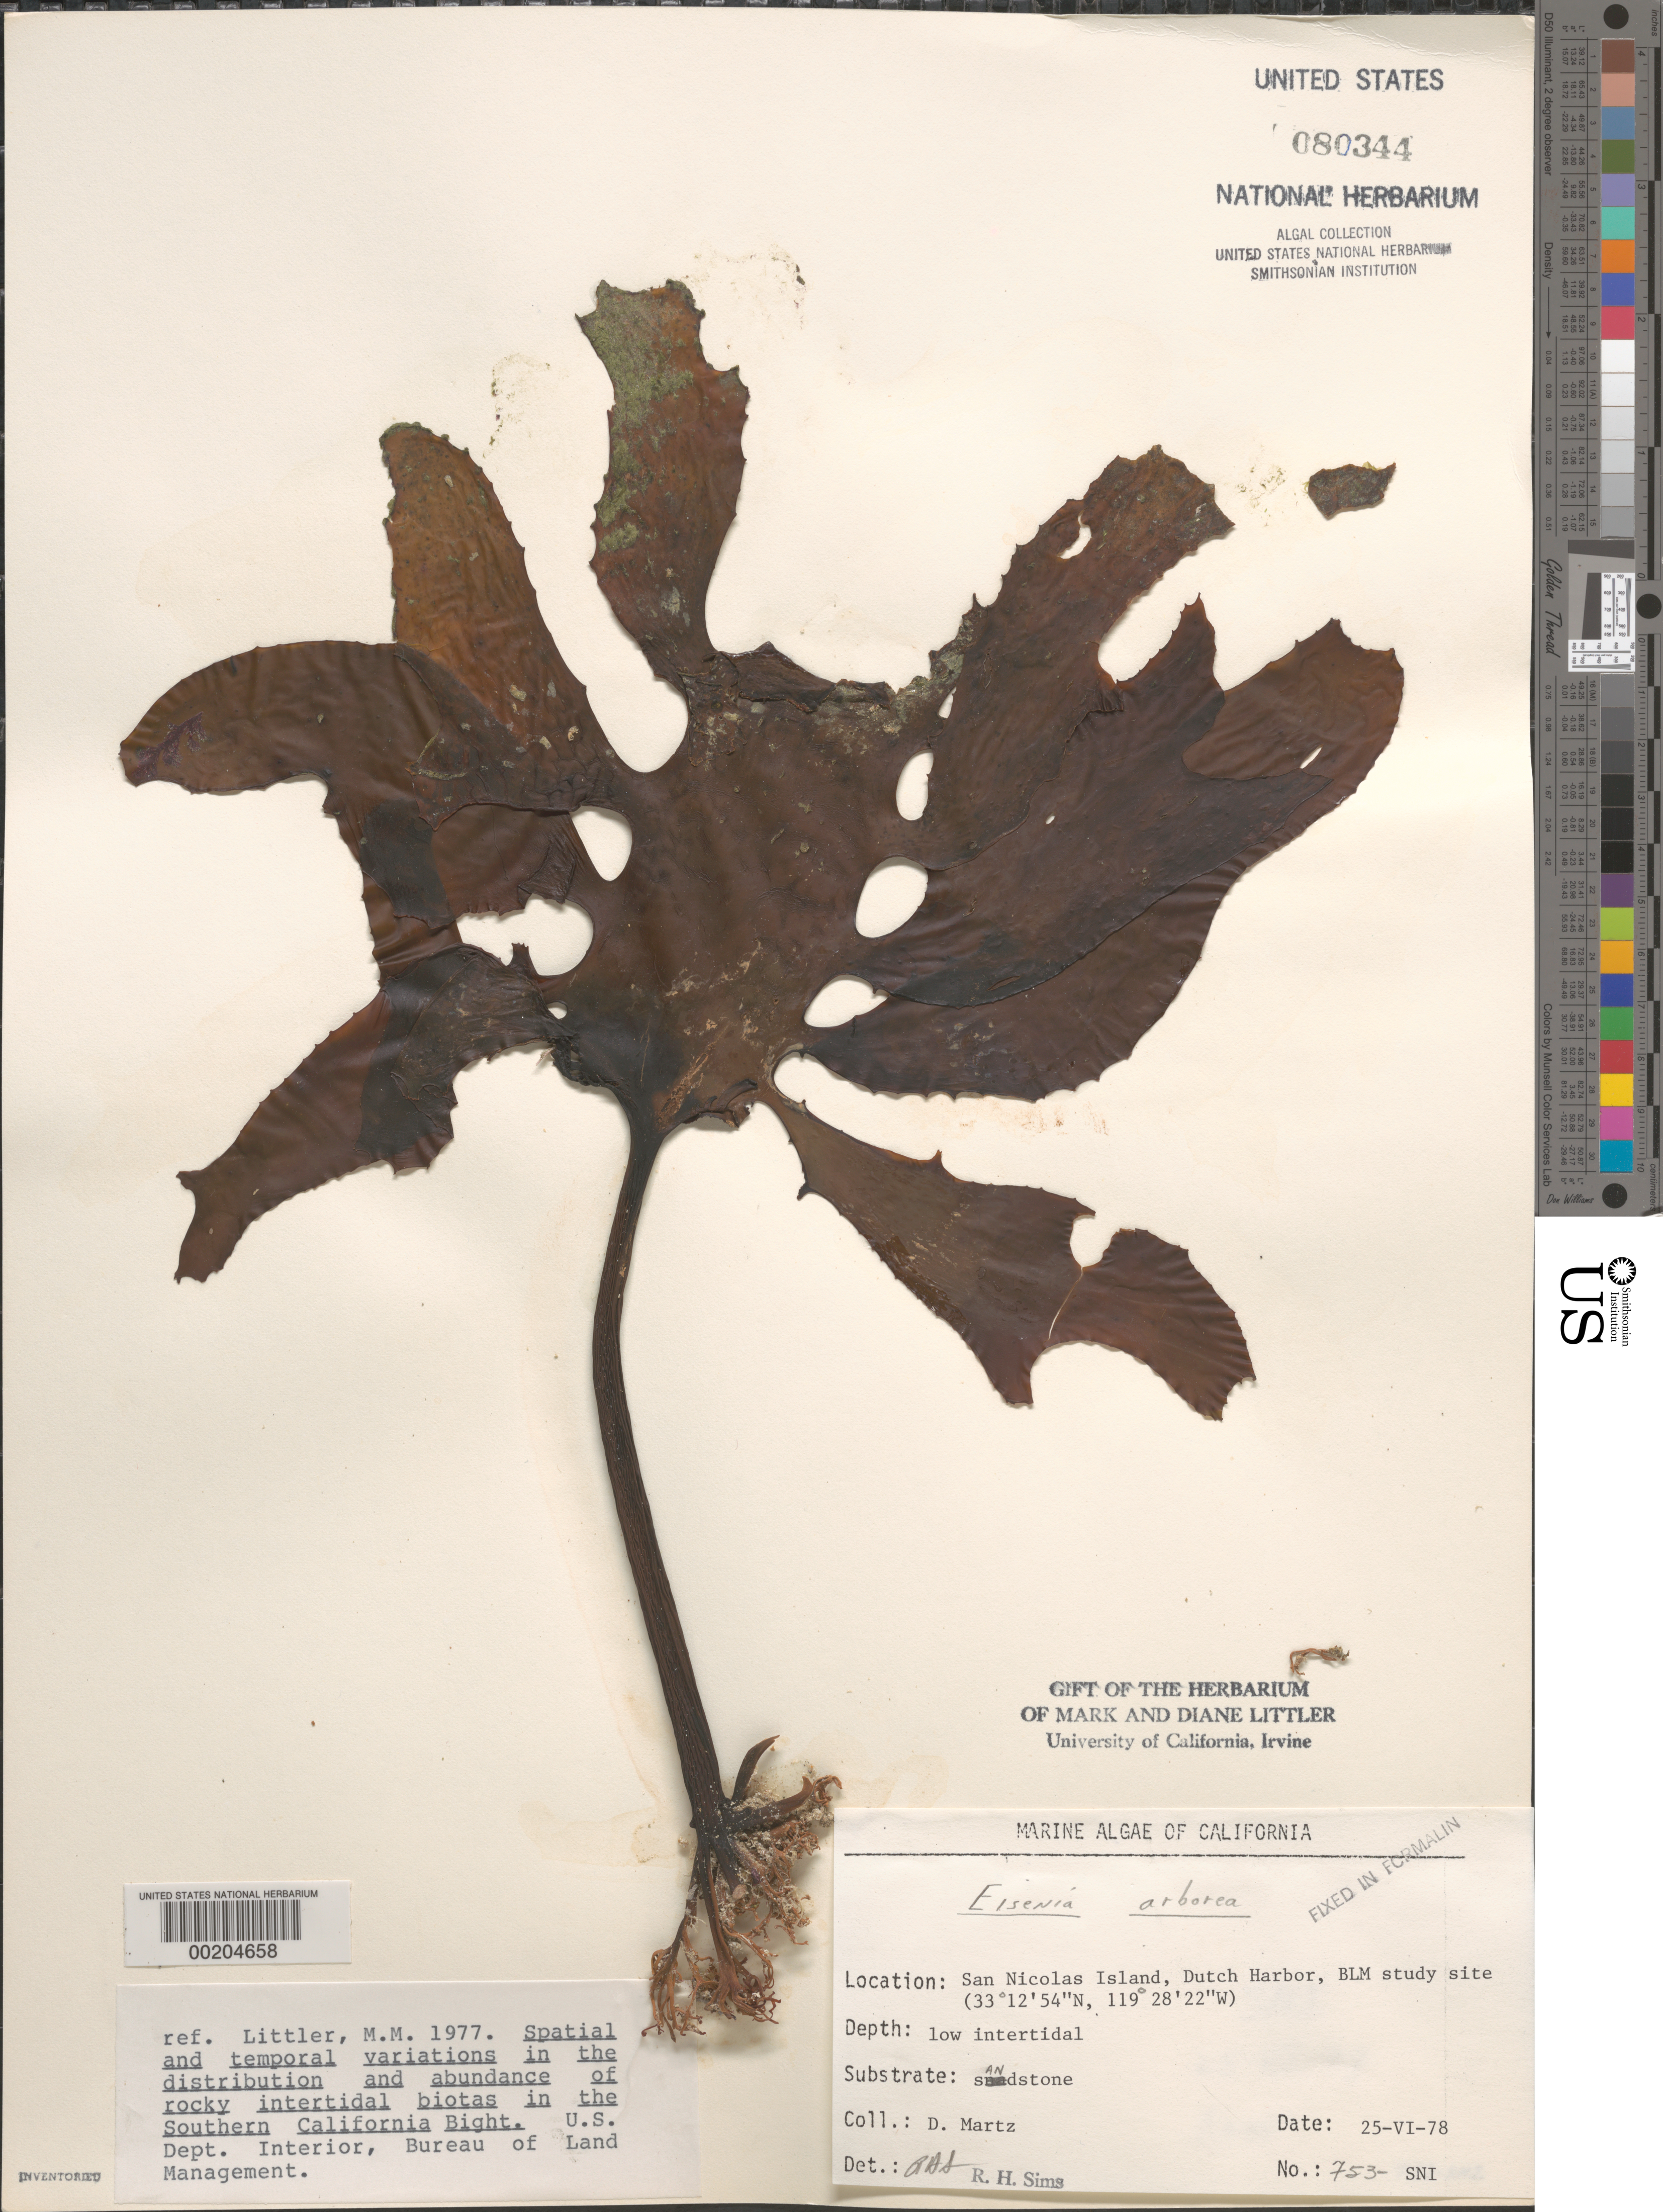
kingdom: Chromista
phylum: Ochrophyta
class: Phaeophyceae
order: Laminariales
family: Lessoniaceae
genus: Eisenia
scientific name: Eisenia arborea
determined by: Sims, Robert H.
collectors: D. Martz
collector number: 753-sni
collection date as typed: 25 Jun 1978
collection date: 1978-06-25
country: United States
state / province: California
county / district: Ventura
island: San Nicolas Island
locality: Dutch Harbor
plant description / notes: BLM-SOCALBIGHT Rocky Intertidal Survey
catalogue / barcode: US 80344